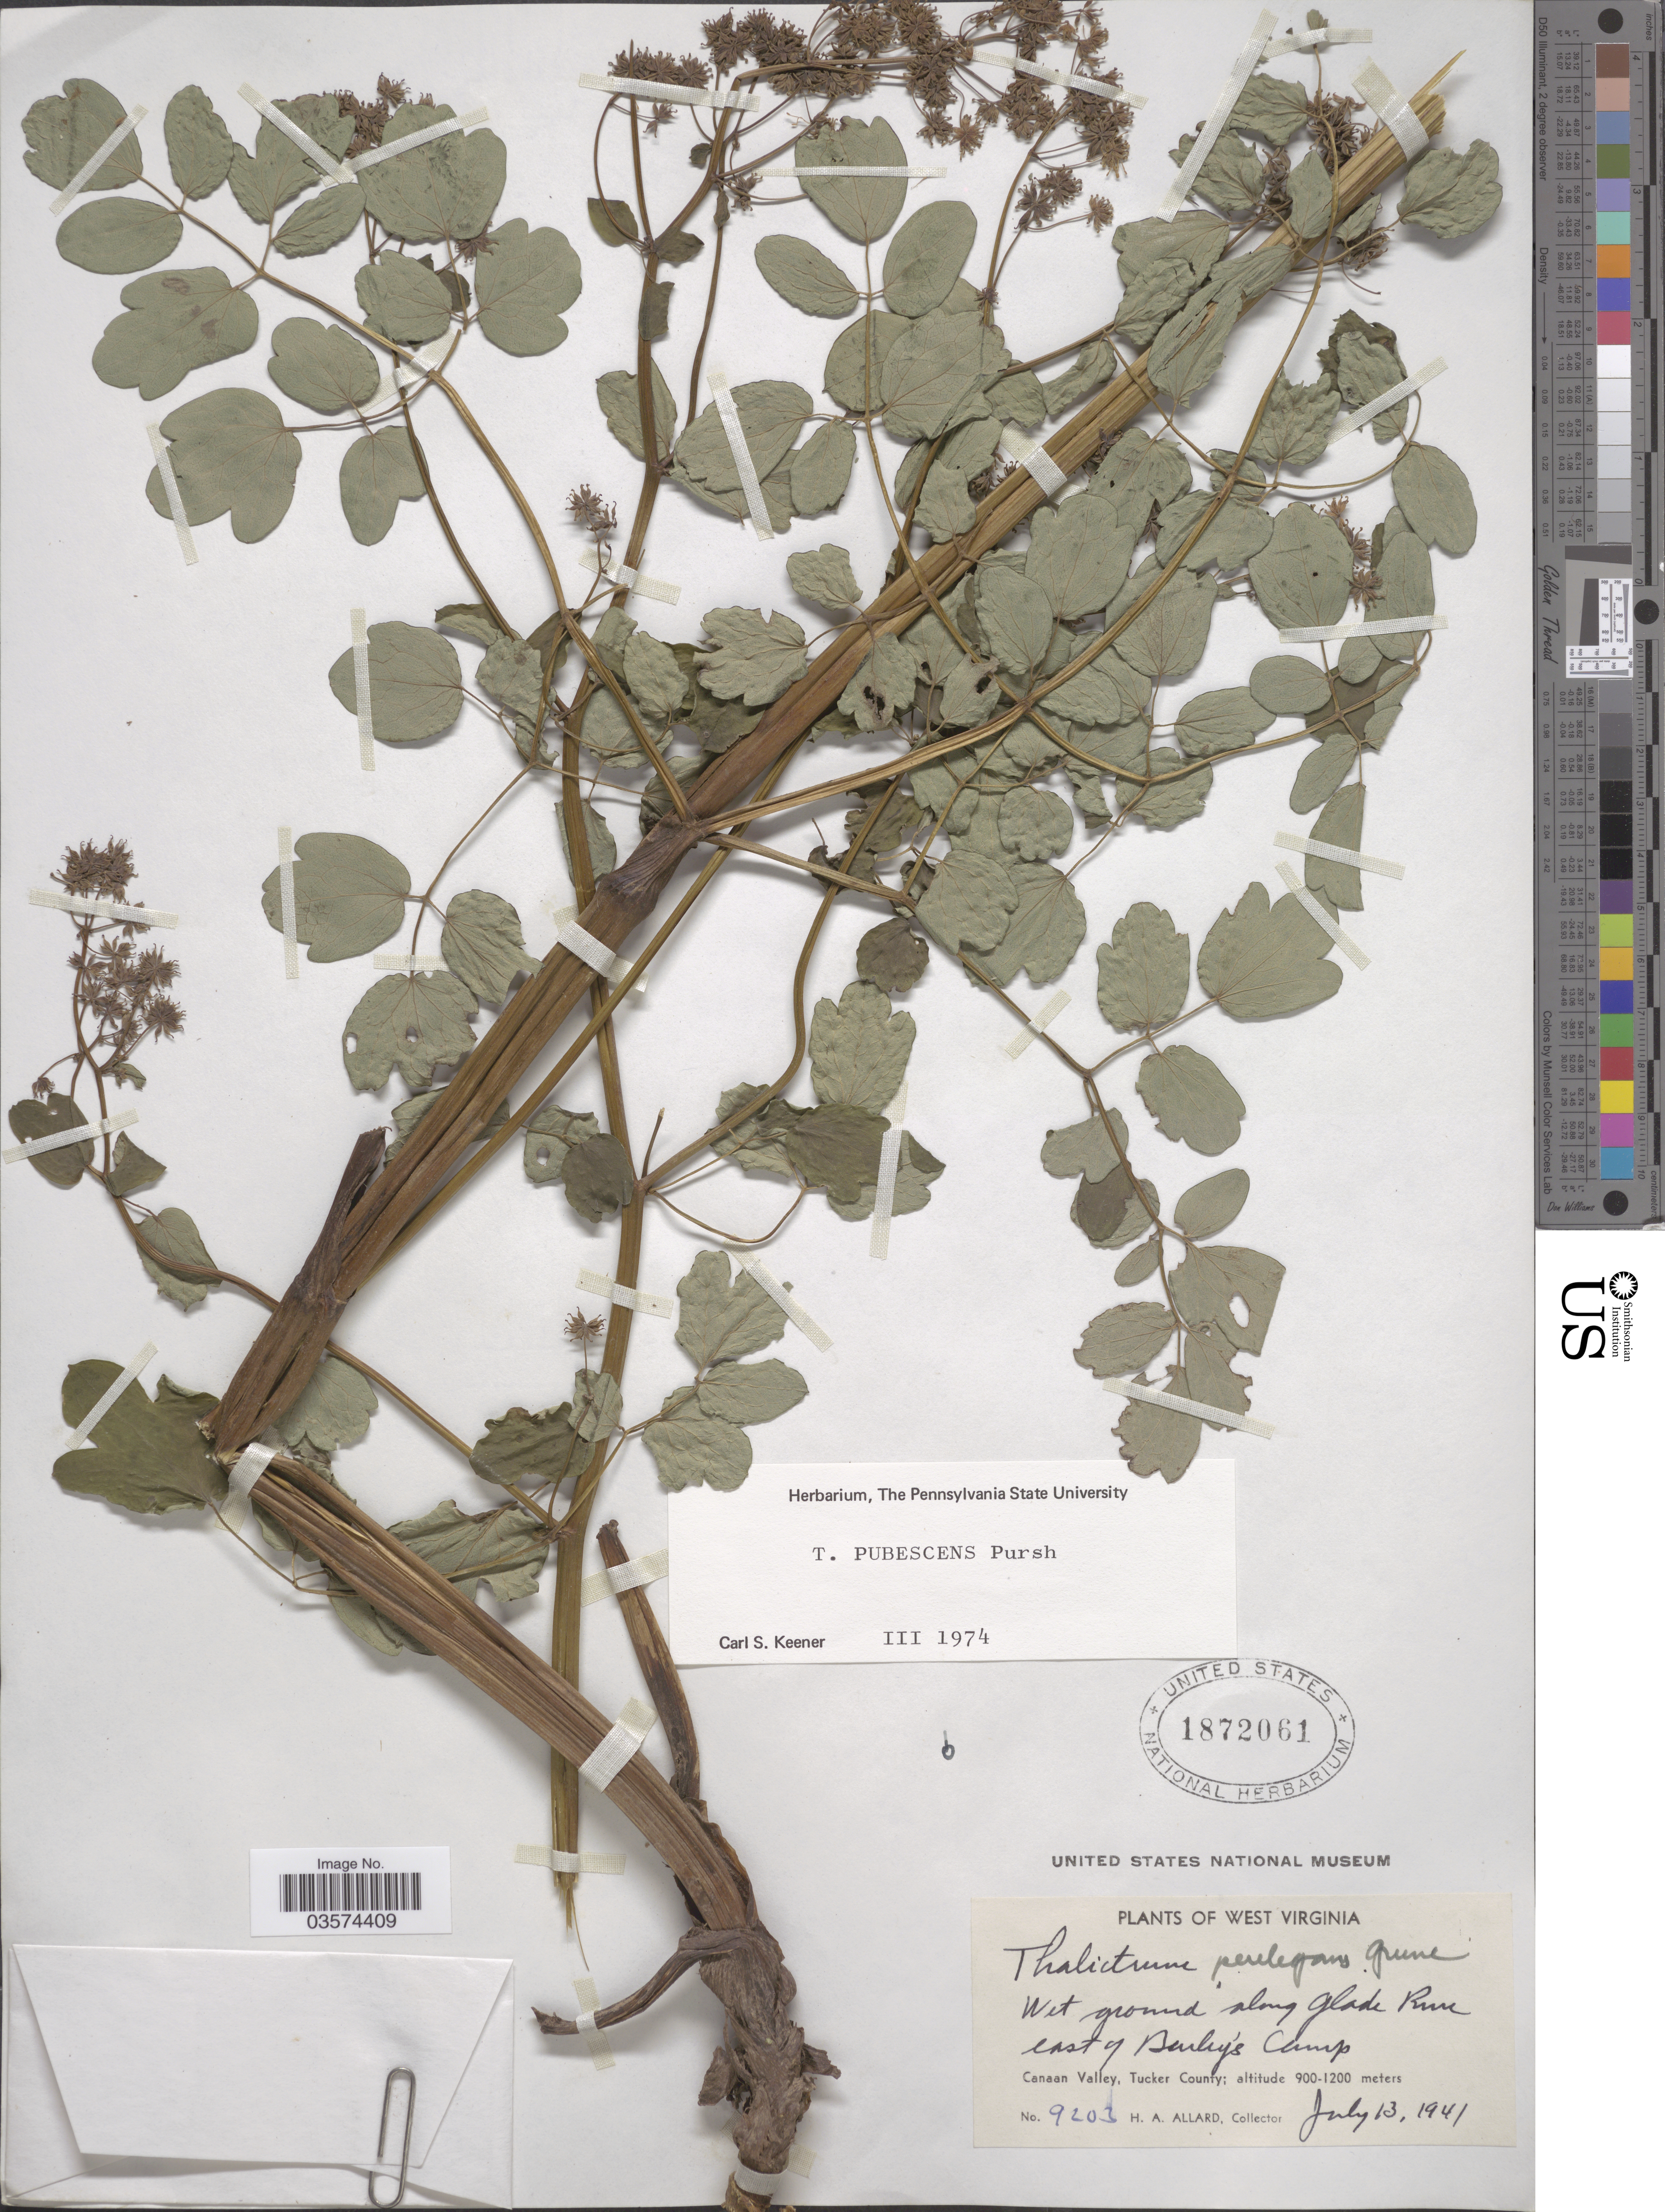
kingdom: Plantae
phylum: Tracheophyta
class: Magnoliopsida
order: Ranunculales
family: Ranunculaceae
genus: Thalictrum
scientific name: Thalictrum pubescens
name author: Pursh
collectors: H. A. Allard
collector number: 9203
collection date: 1941-07-13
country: United States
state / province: West Virginia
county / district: Tucker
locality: Wet ground along Glade Run east of Burley's Camp. Canaan Valley, Tucker County.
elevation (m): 900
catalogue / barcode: US 1872061